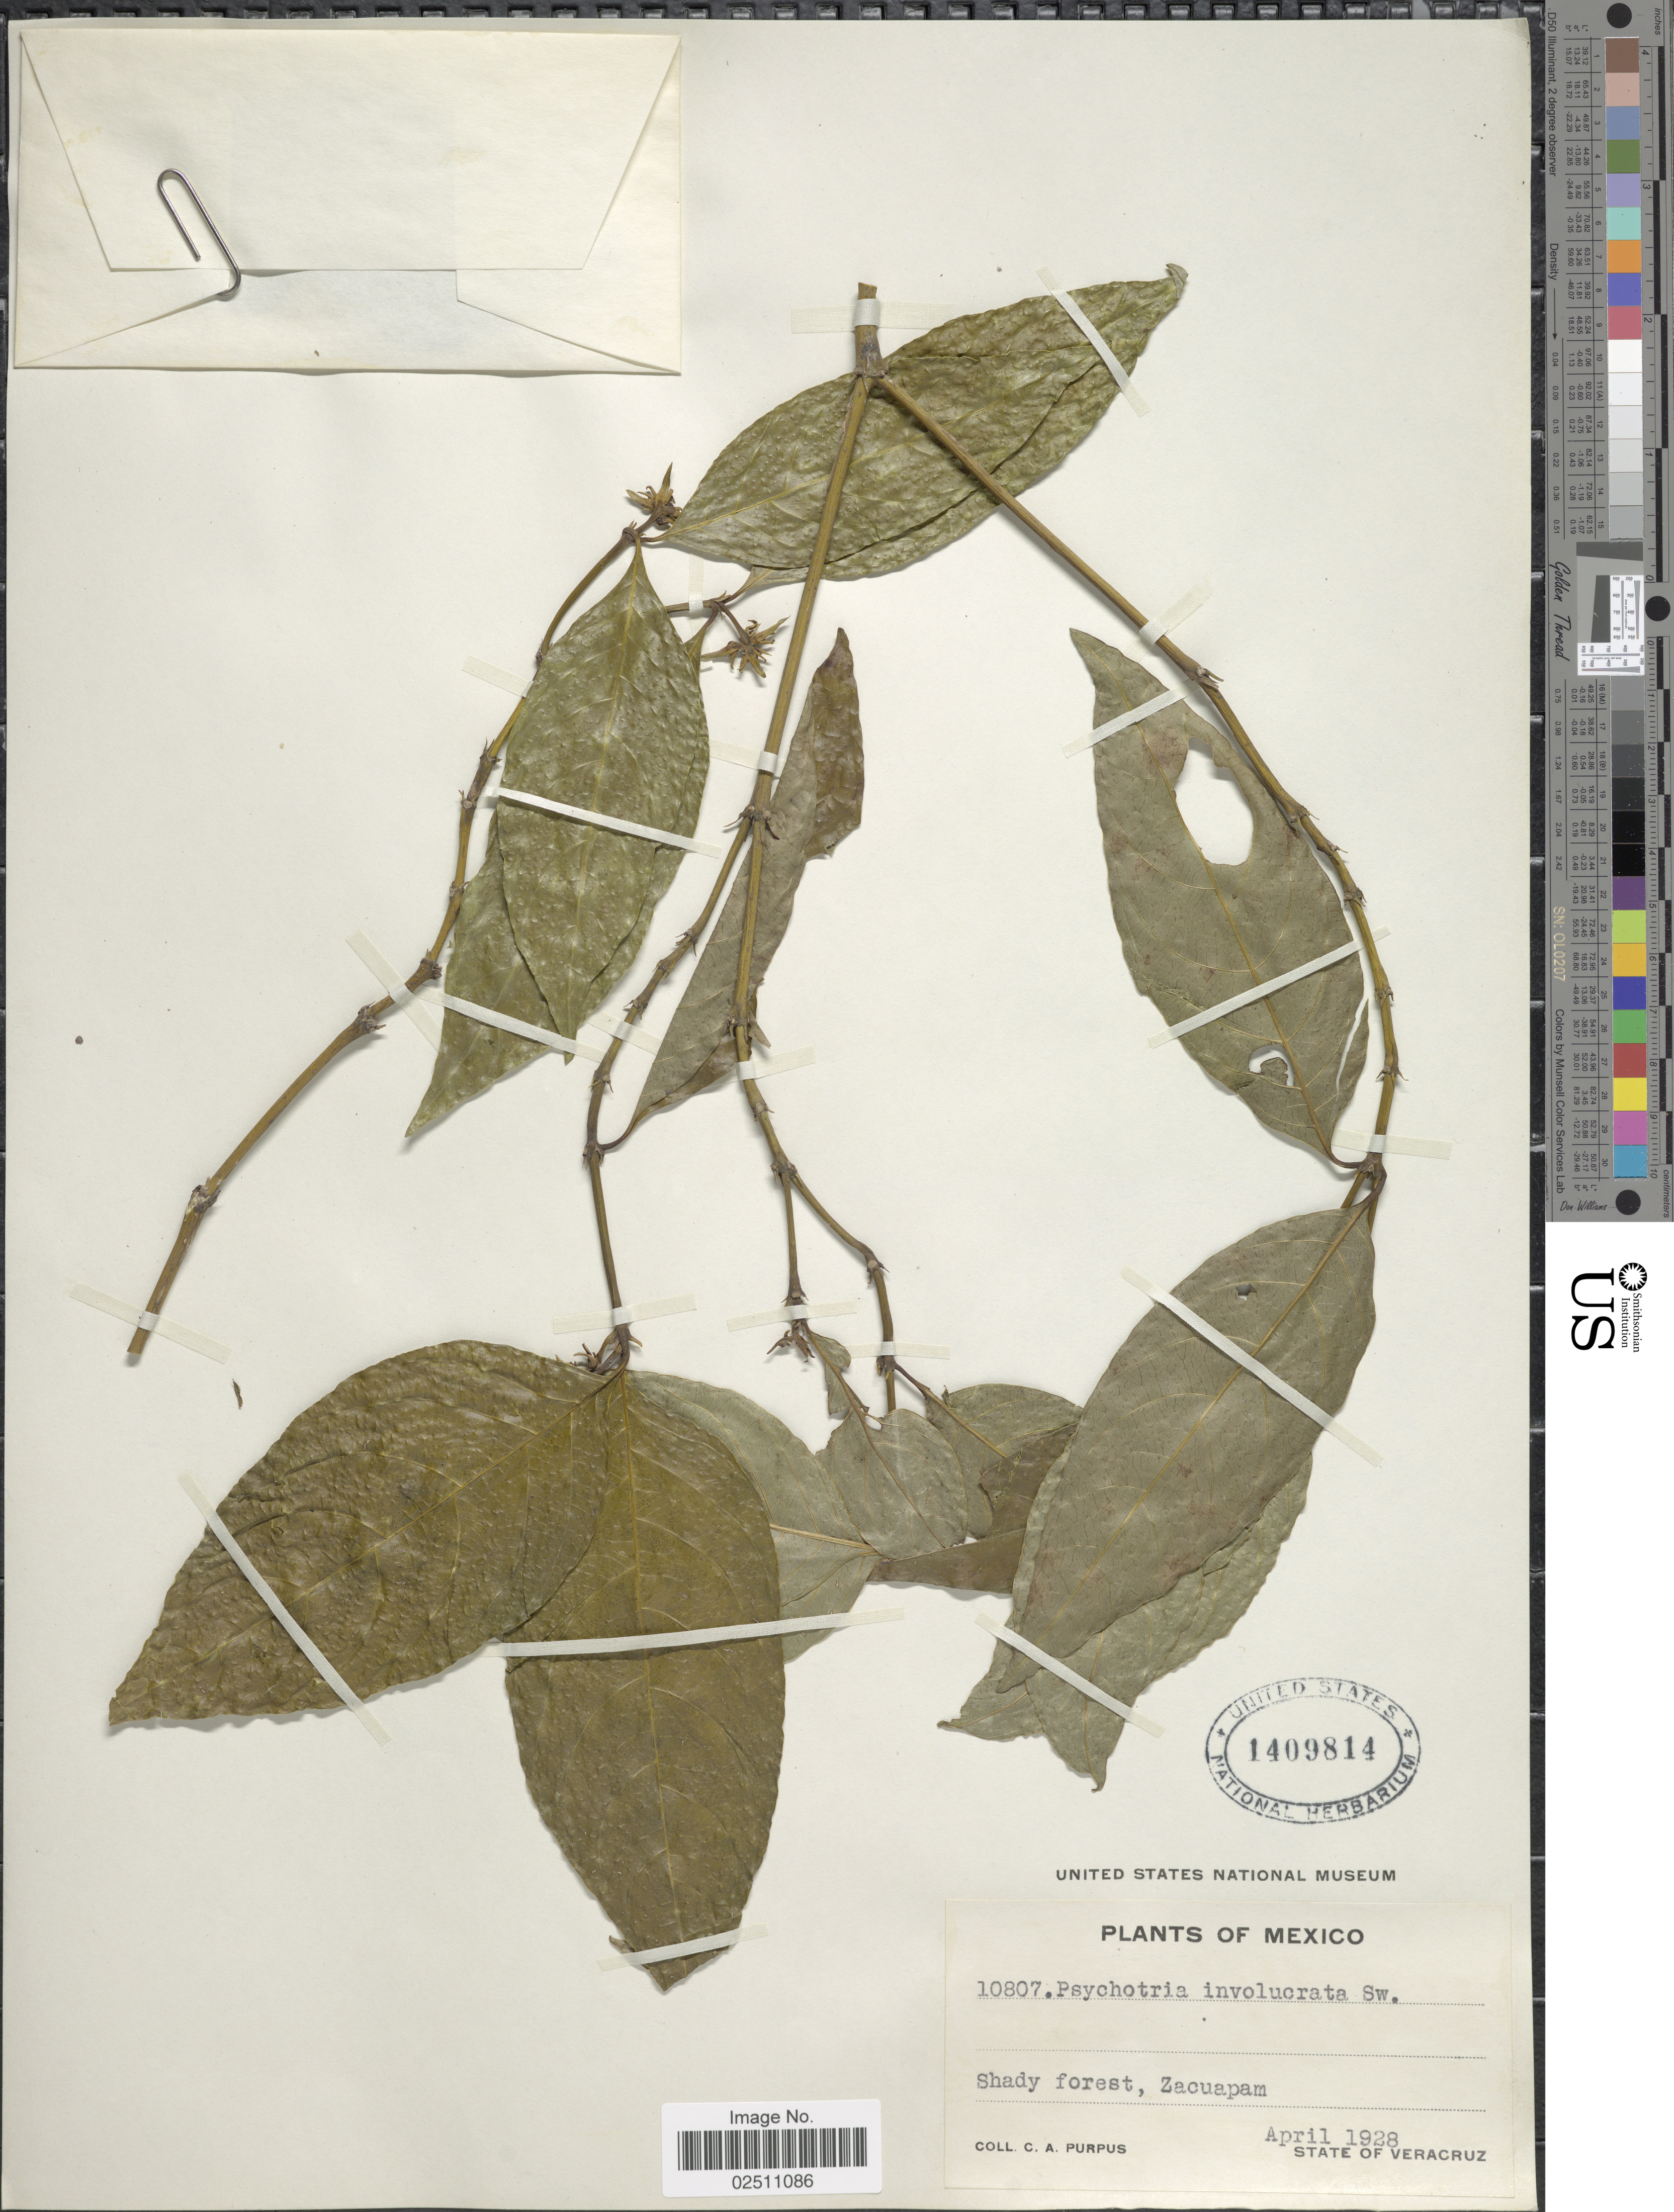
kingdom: Plantae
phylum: Tracheophyta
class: Magnoliopsida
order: Gentianales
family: Rubiaceae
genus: Psychotria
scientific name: Psychotria involucrata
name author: Sw.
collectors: C. A. Purpus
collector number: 10807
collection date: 1928-04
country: Mexico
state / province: Veracruz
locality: Shady forest, Zacuapam, State of Veracruz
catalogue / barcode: US 1409814